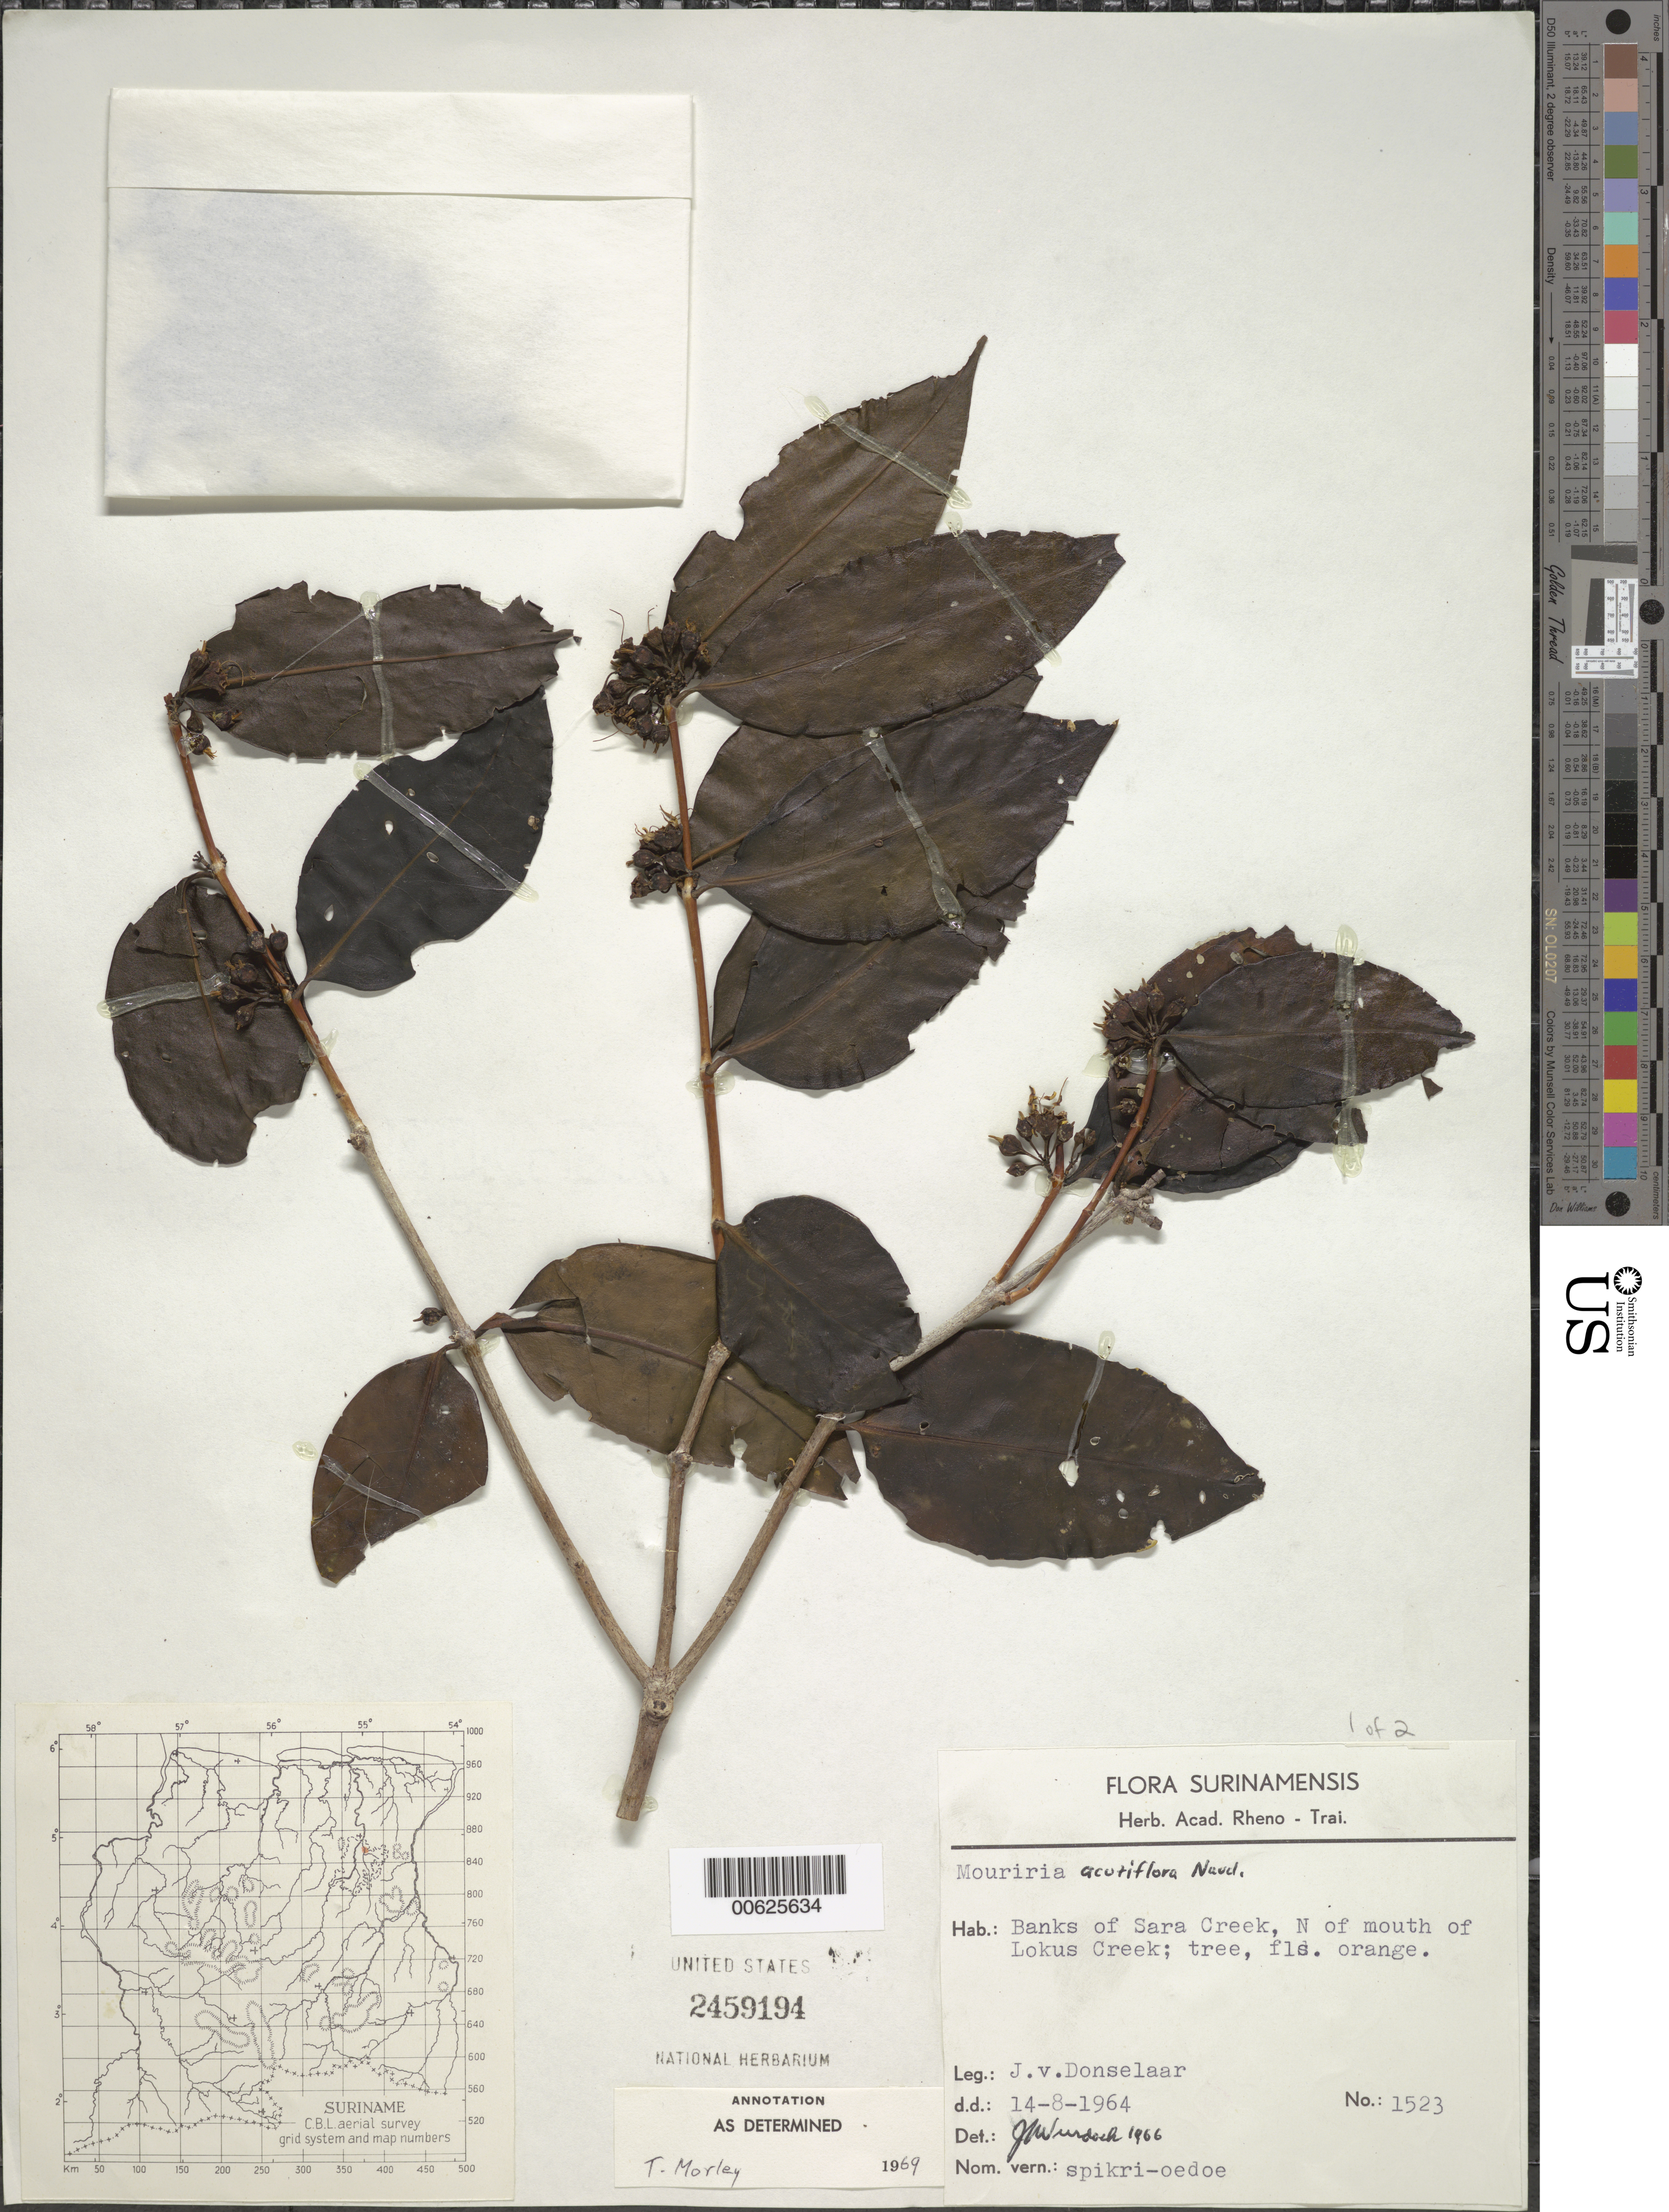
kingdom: Plantae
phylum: Tracheophyta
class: Magnoliopsida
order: Myrtales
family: Melastomataceae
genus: Mouriri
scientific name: Mouriri acutiflora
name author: Naudin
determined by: Morley, T.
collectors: J. Donselaar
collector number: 1523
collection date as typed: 14-Aug-64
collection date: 1964-08-14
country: Suriname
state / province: Brokopondo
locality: Sacracreek, N of mouth of Lokus Creek, Brokopondo artificial lake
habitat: Banks of creek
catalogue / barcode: US 2459194